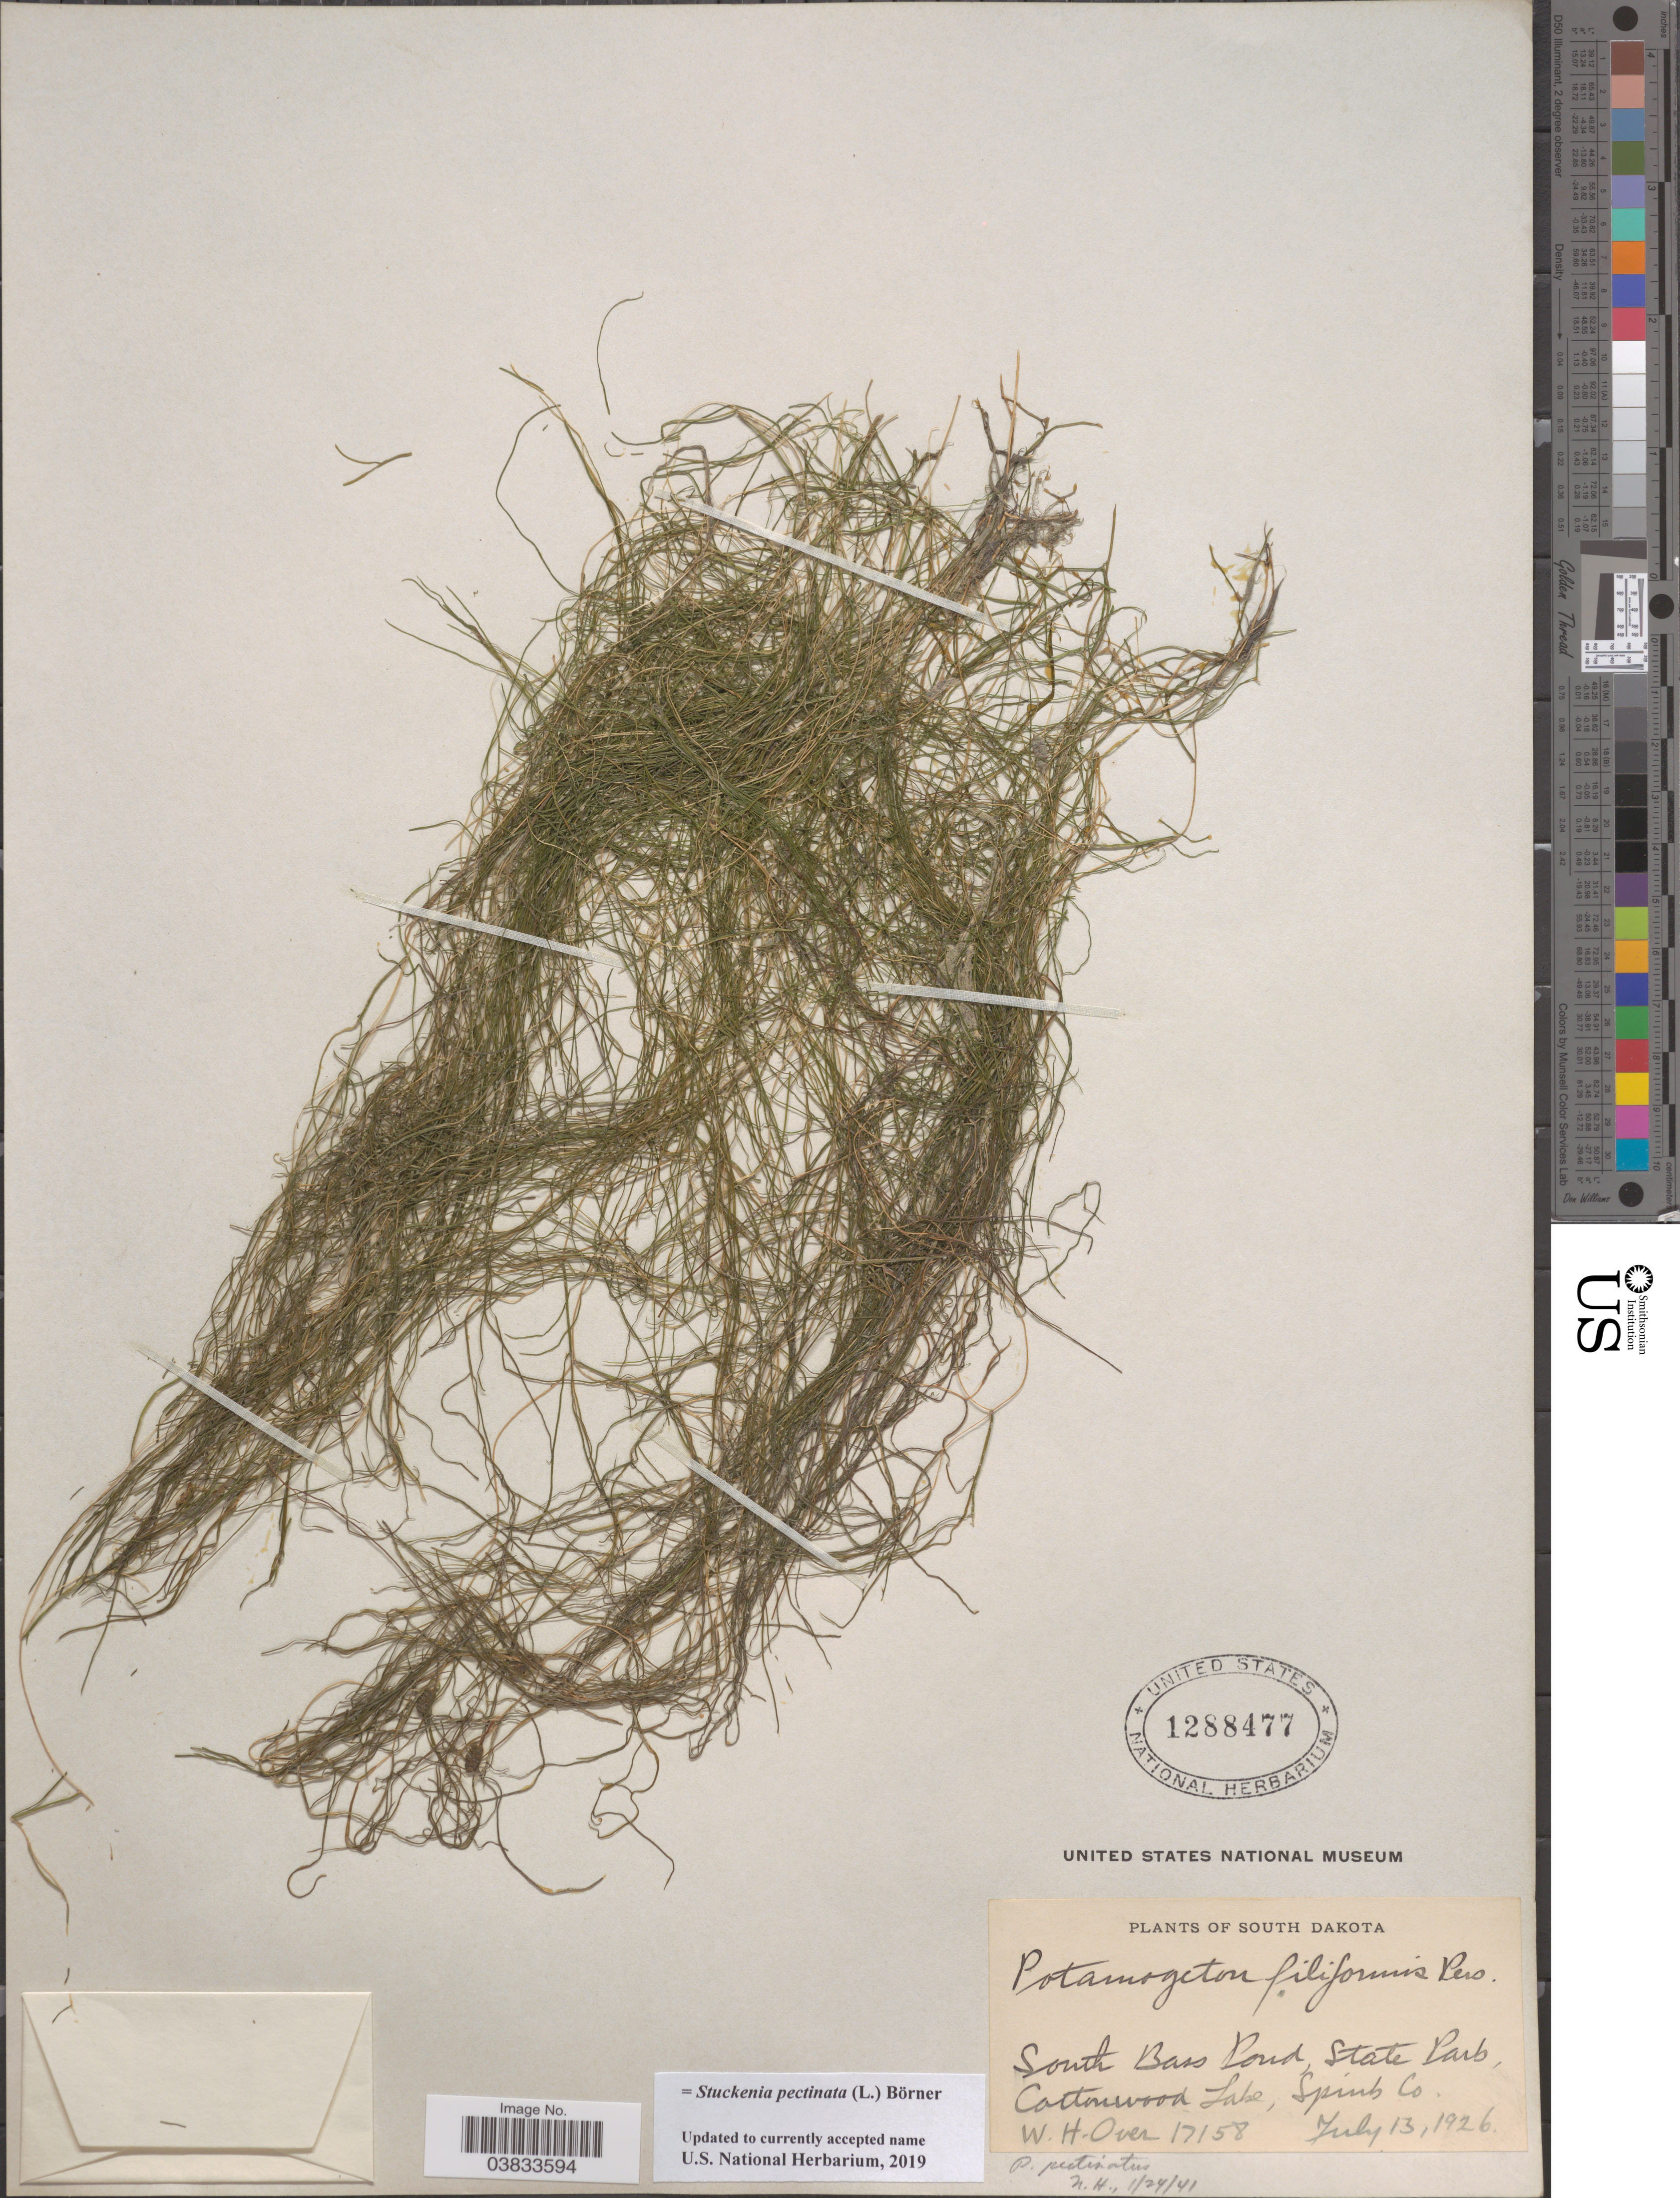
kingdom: Plantae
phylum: Tracheophyta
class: Liliopsida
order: Alismatales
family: Potamogetonaceae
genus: Stuckenia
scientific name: Stuckenia pectinata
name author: (L.) Börner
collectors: W. Over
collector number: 17158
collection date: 1926-07-13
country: United States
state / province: South Dakota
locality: South Bass Pond, State Park, Cottonwood Lake, Spink Co.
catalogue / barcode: US 1288477